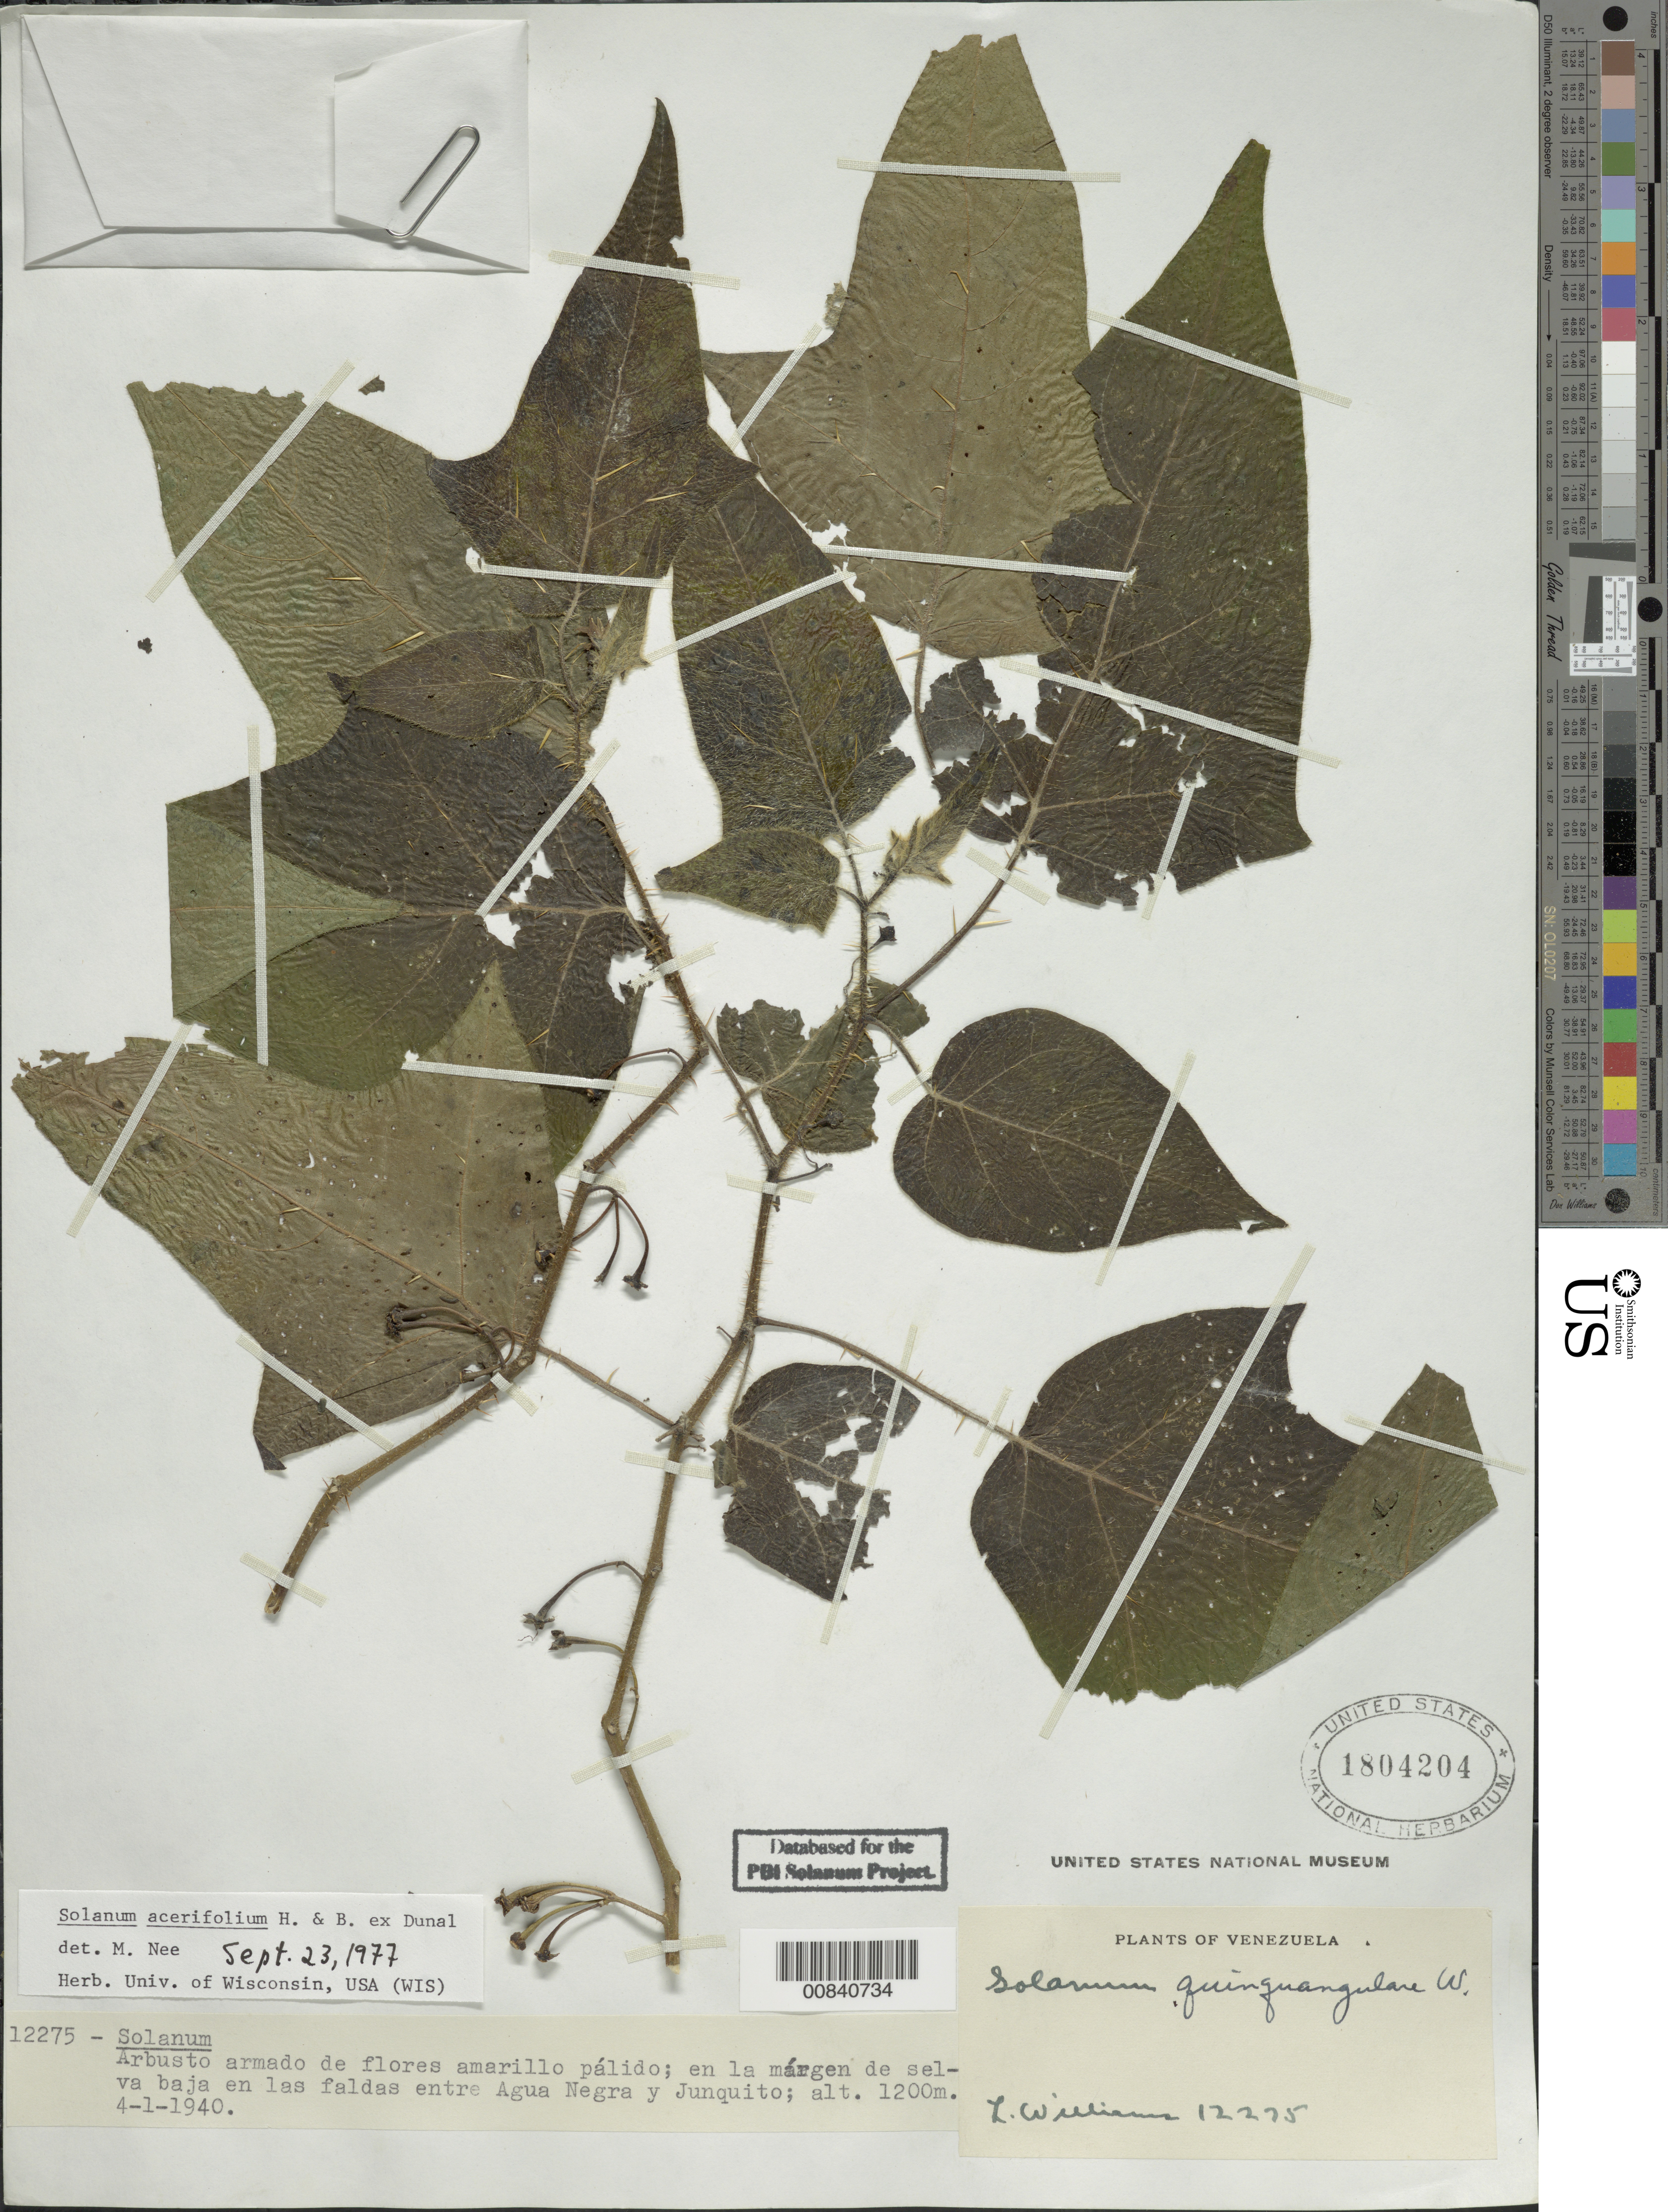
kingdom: Plantae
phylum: Tracheophyta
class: Magnoliopsida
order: Solanales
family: Solanaceae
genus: Solanum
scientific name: Solanum acerifolium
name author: Humb. & Bonpl. ex Dunal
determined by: Nee, Michael H.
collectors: L. Williams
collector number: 12275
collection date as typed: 1 Apr 1940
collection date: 1940-04-01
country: Venezuela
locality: Agua Negra y Junquito.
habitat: En la margen de selva baja en las faldas.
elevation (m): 1200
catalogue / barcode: US 1804204